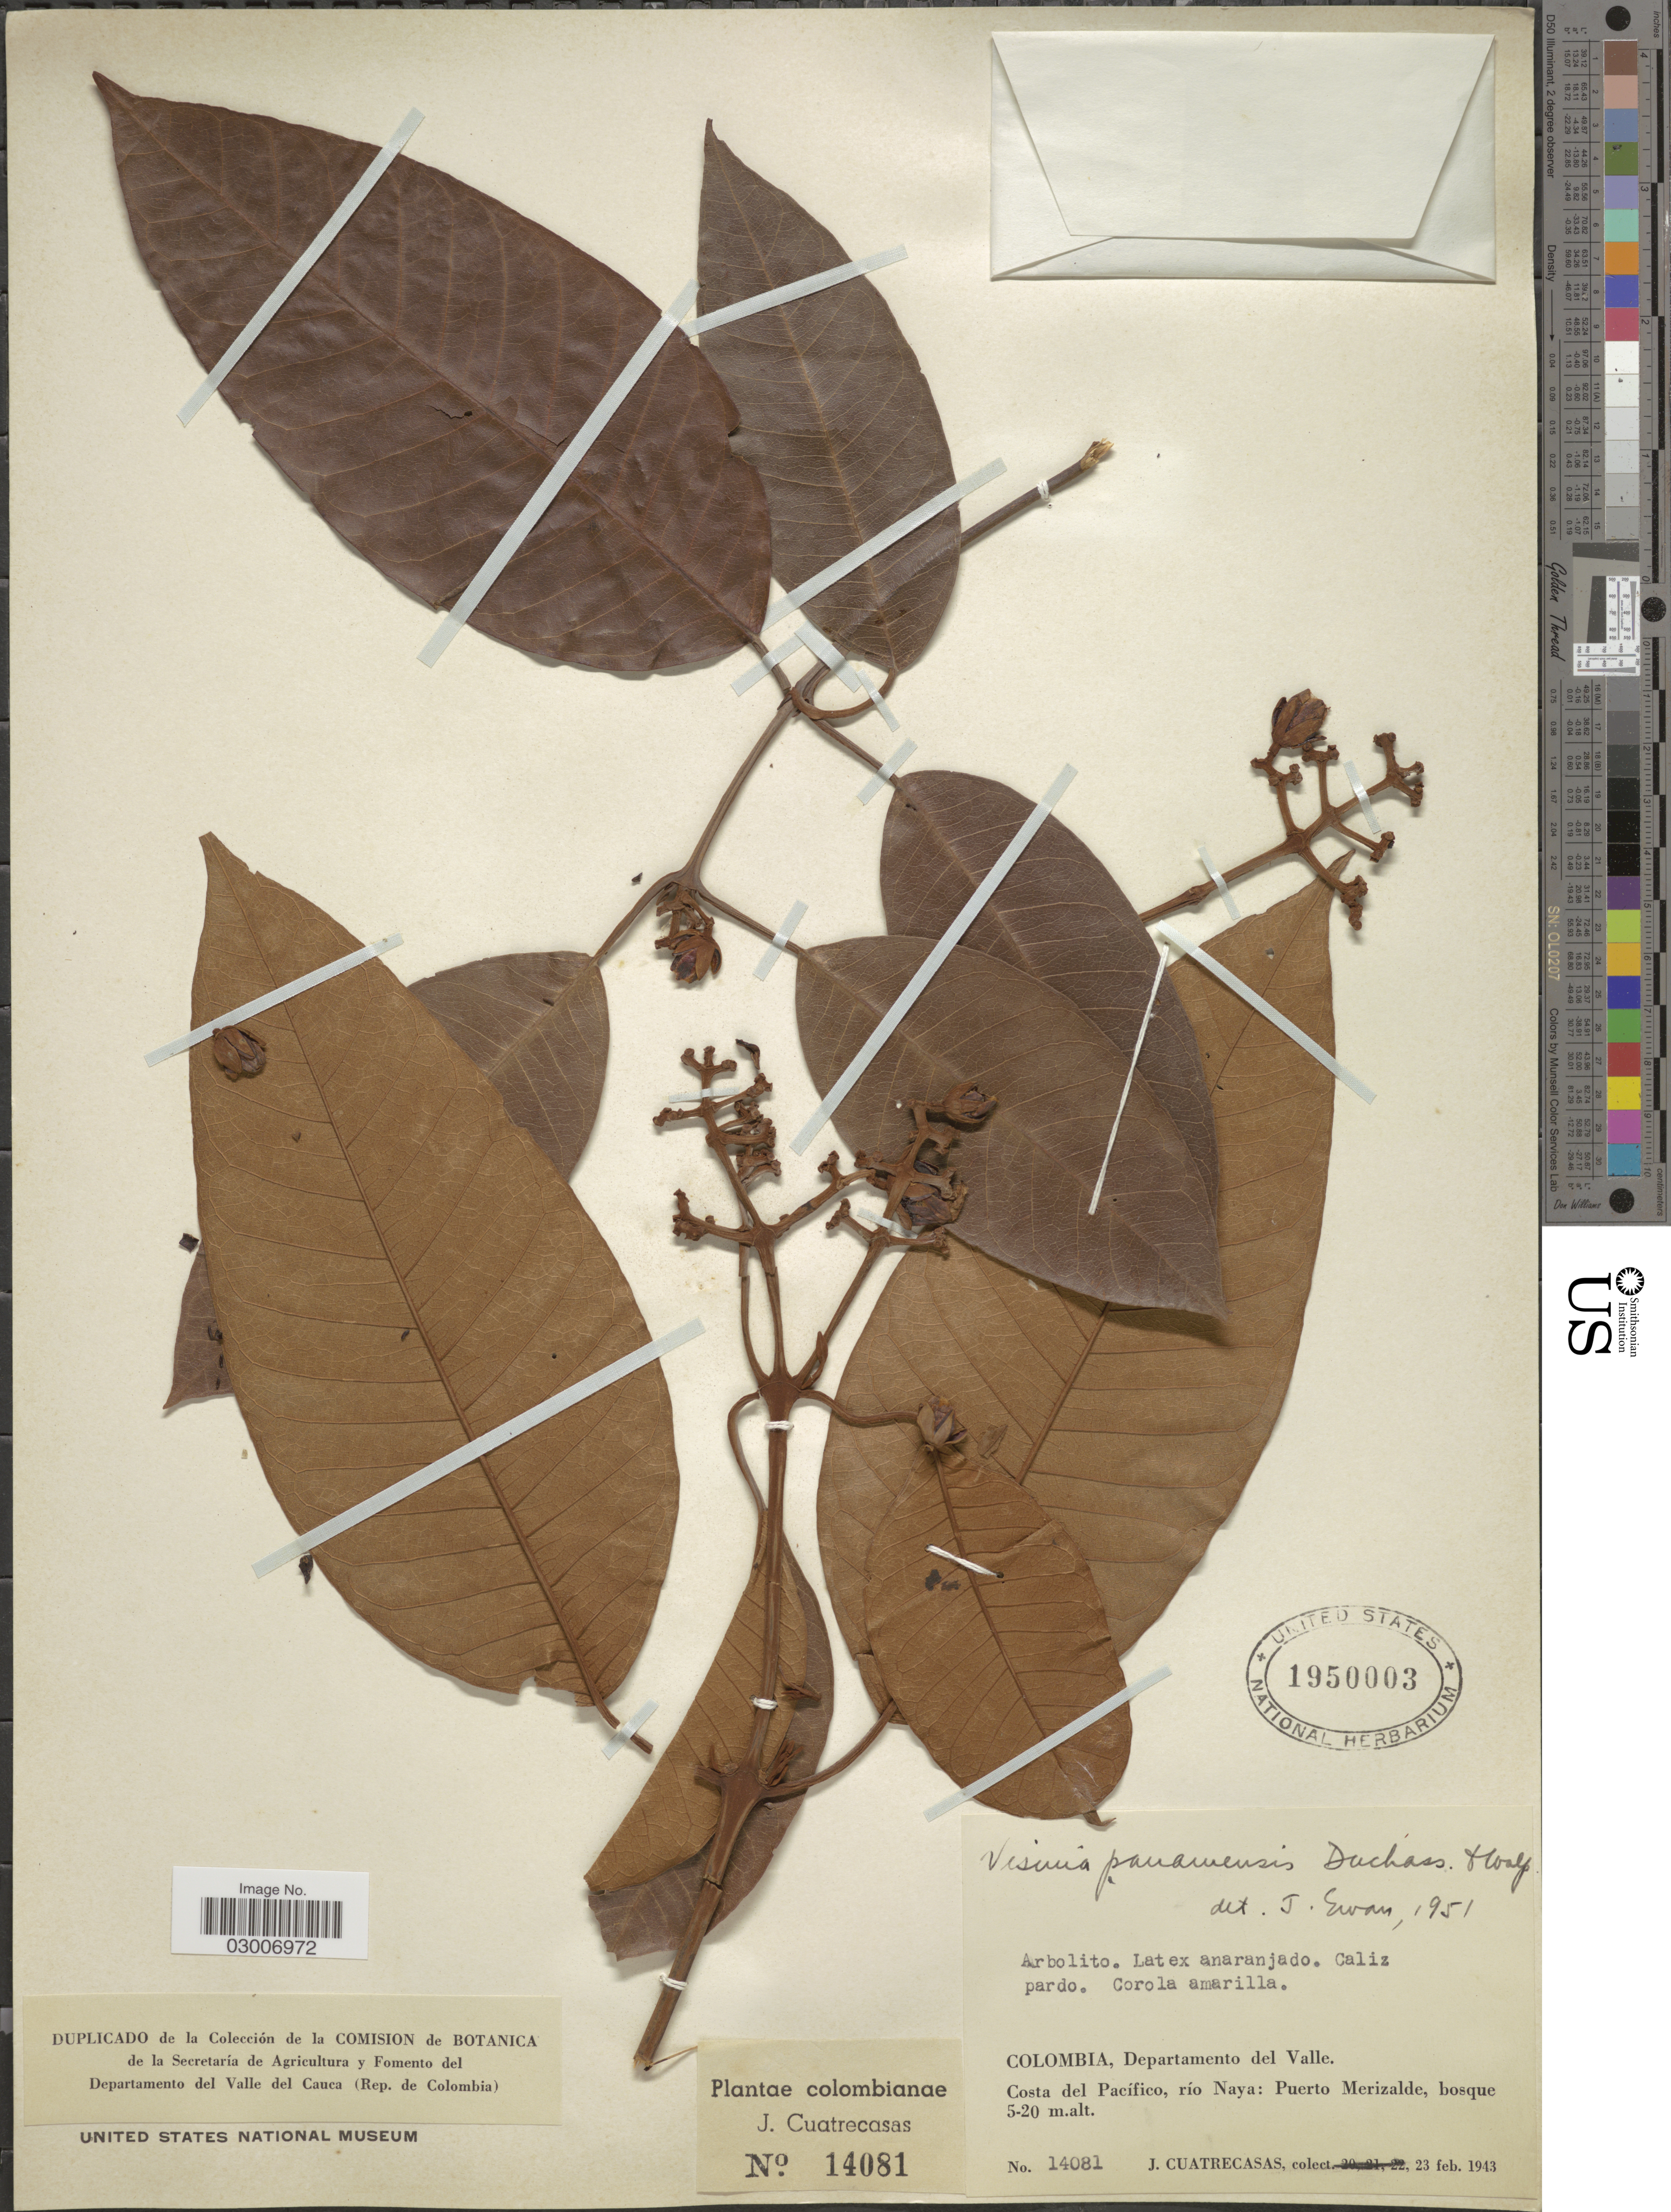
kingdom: Plantae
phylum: Tracheophyta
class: Magnoliopsida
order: Malpighiales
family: Hypericaceae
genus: Vismia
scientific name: Vismia panamensis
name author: Duchass. & Walp.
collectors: J. Cuatrecasas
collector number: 14081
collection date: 1943-02-23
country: Colombia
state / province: Valle del Cauca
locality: Departamento del Valle. Costa del Pacífico, río Naya: Puerto Merizalde.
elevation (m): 5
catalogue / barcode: US 1950003